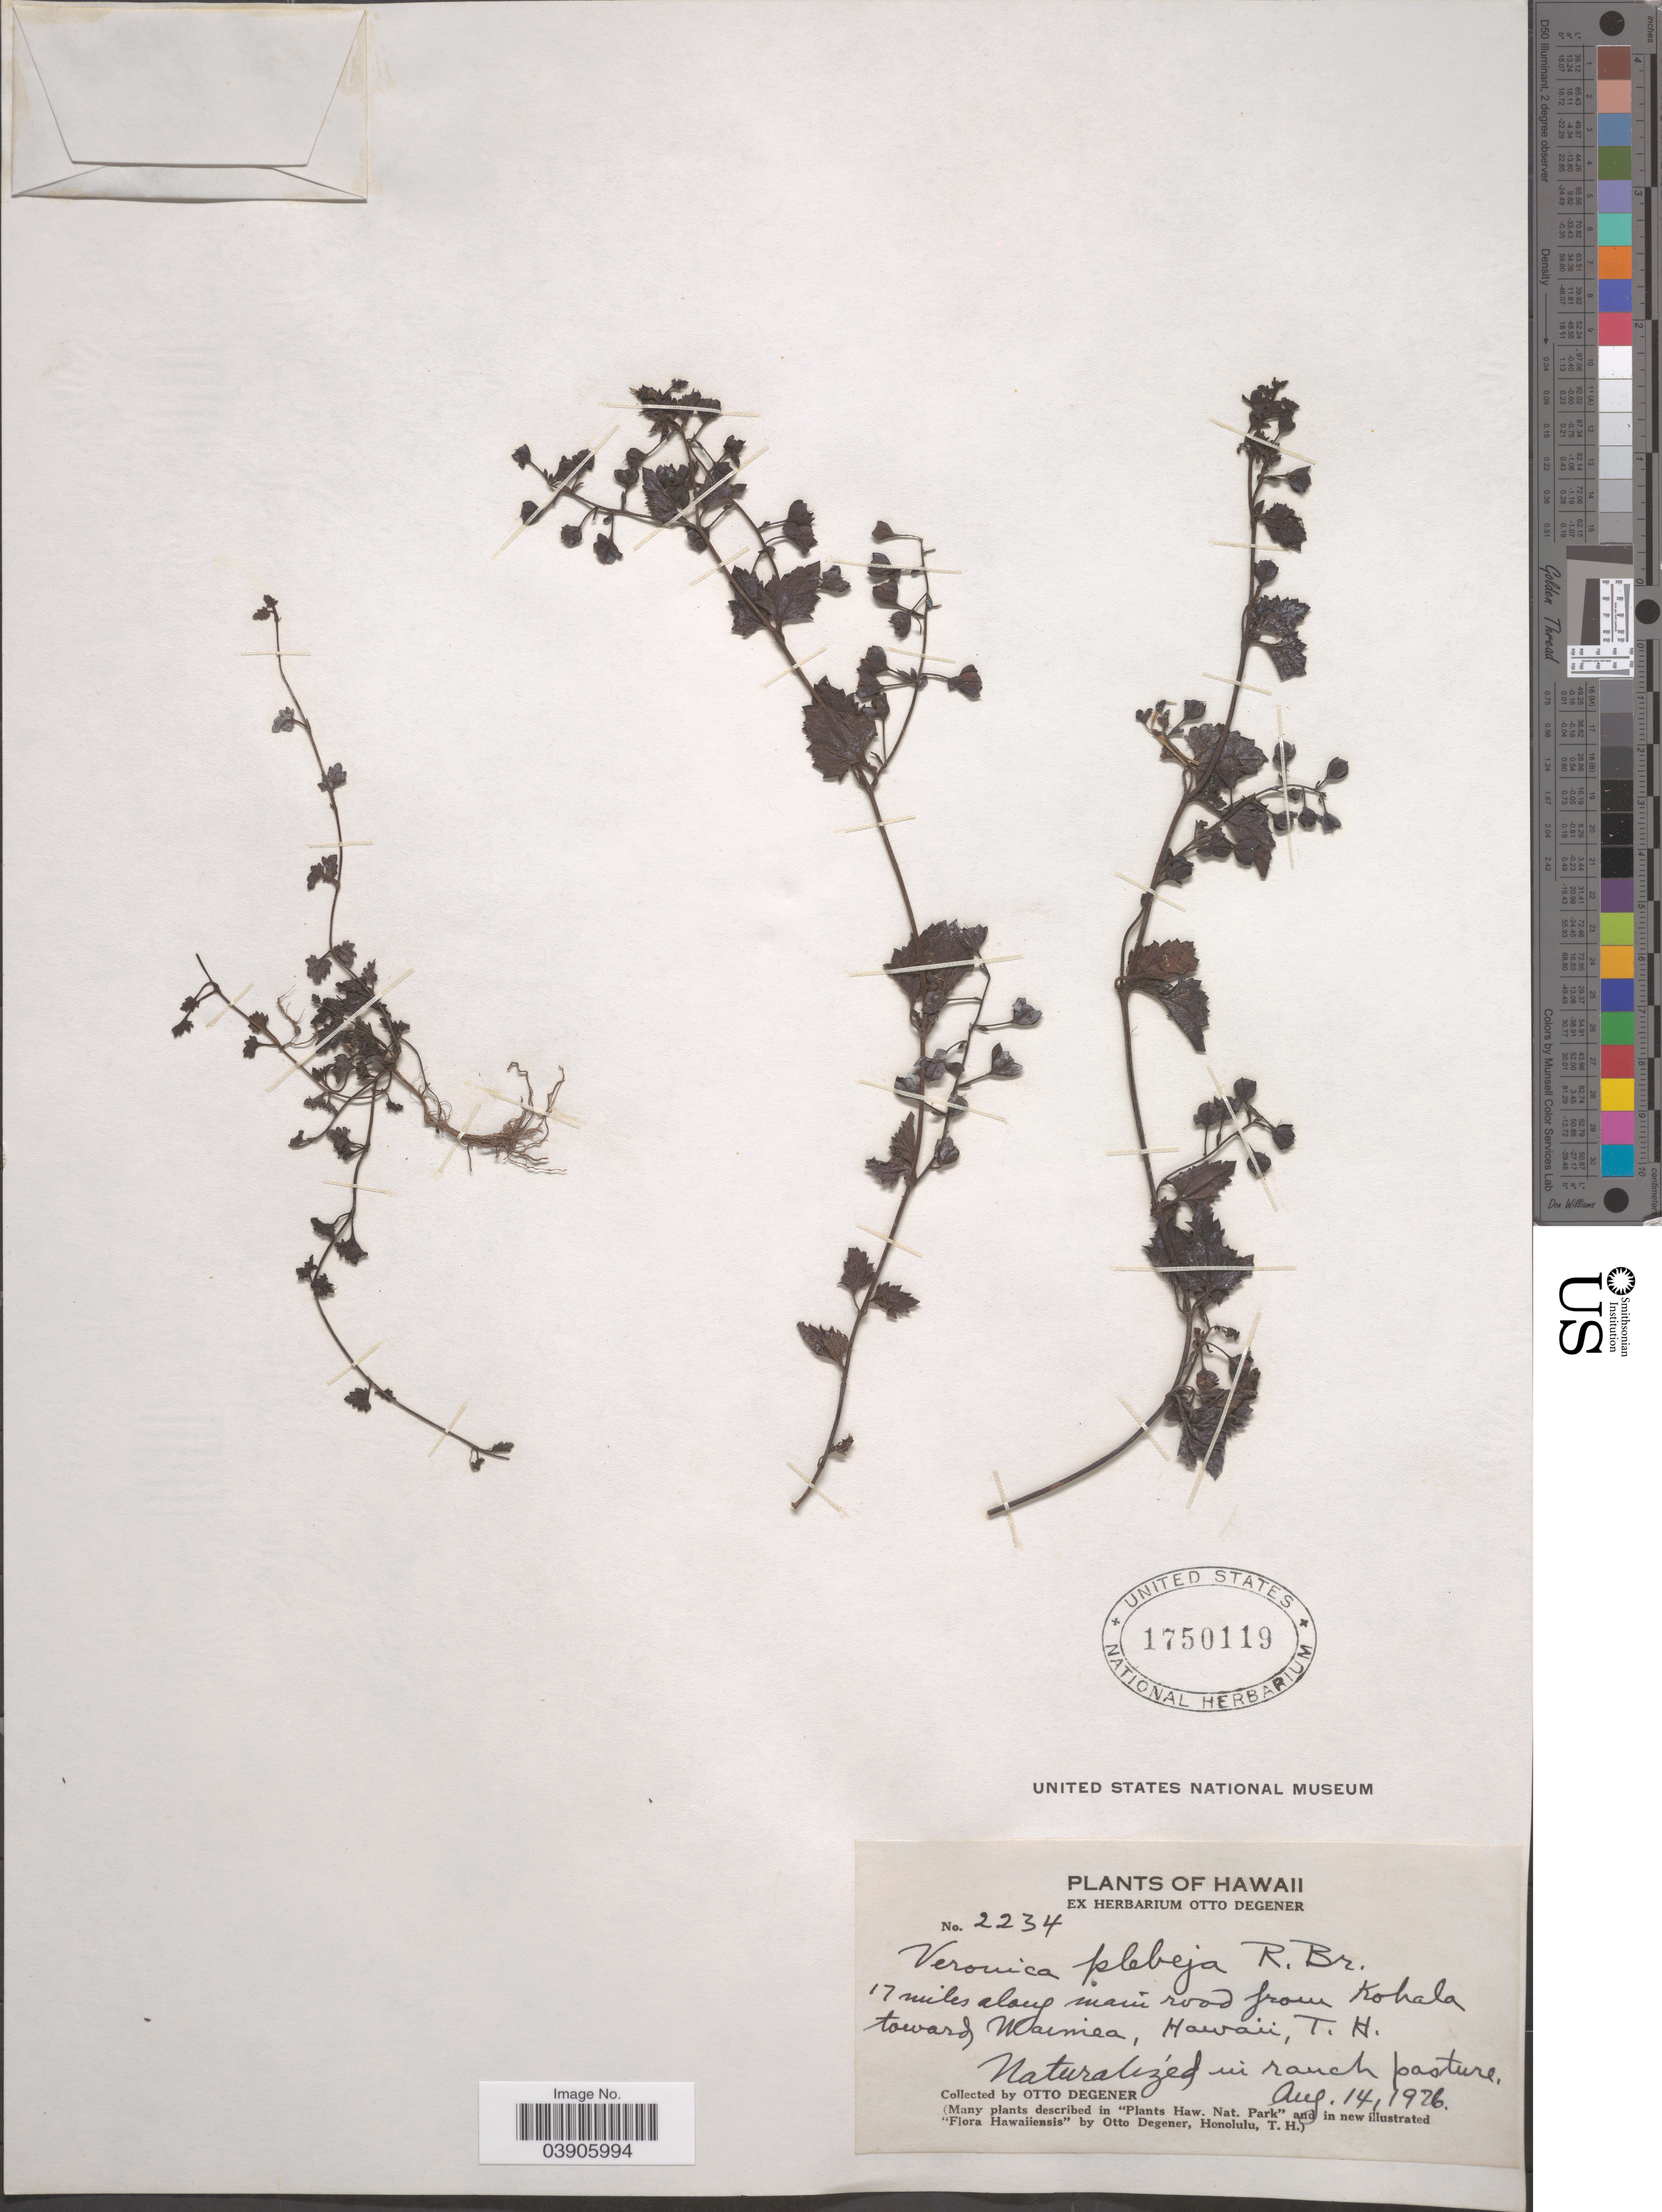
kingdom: Plantae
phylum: Tracheophyta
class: Magnoliopsida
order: Lamiales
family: Plantaginaceae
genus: Veronica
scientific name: Veronica plebeia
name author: R. Br.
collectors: O. Degener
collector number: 2234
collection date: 1926-08-14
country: United States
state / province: Hawaii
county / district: Hawaii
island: Hawaii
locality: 17 miles along main road from Kohala toward Waimea, Hawaii, T. H.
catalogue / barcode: US 1750119